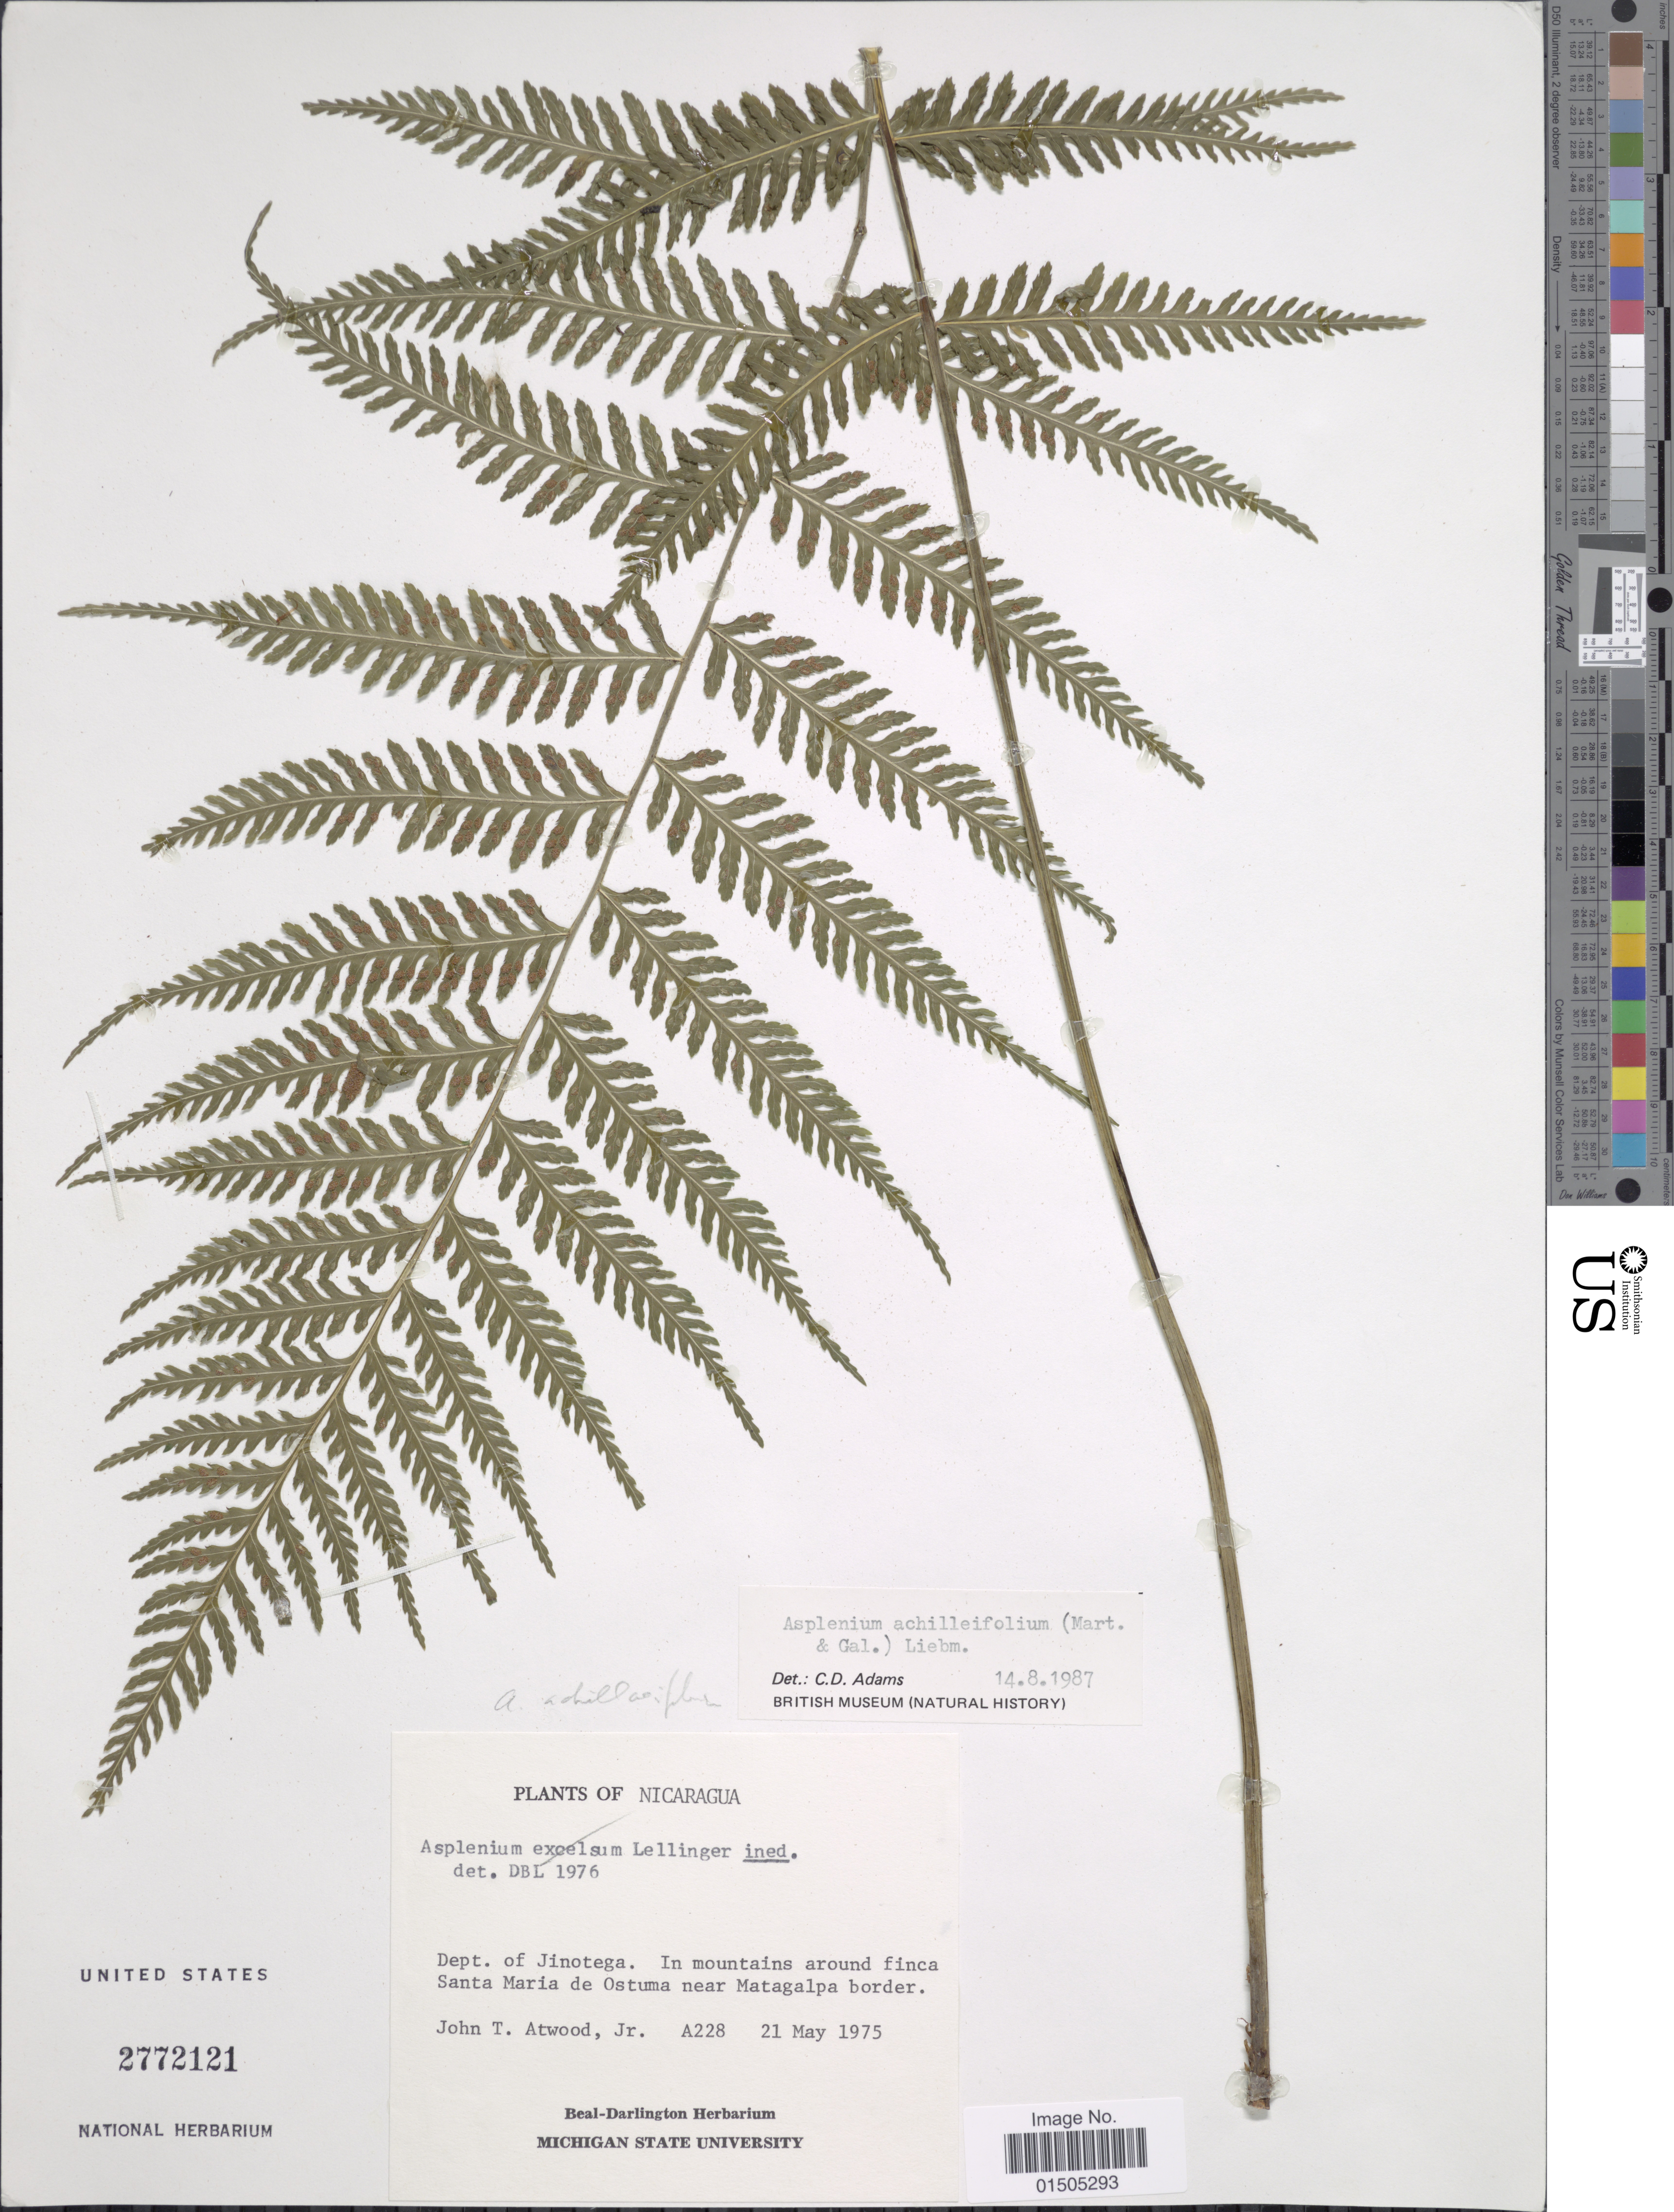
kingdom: Plantae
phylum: Tracheophyta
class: Polypodiopsida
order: Polypodiales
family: Aspleniaceae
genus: Asplenium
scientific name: Asplenium achilleifolium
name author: (M. Martens & Galeotti) Liebm.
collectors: J. T. Atwood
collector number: A228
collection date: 1975-05-21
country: Nicaragua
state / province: Jinotega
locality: In mountains around finca Santa Maria de Ostuma near Matagalpa border.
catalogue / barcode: US 2772121